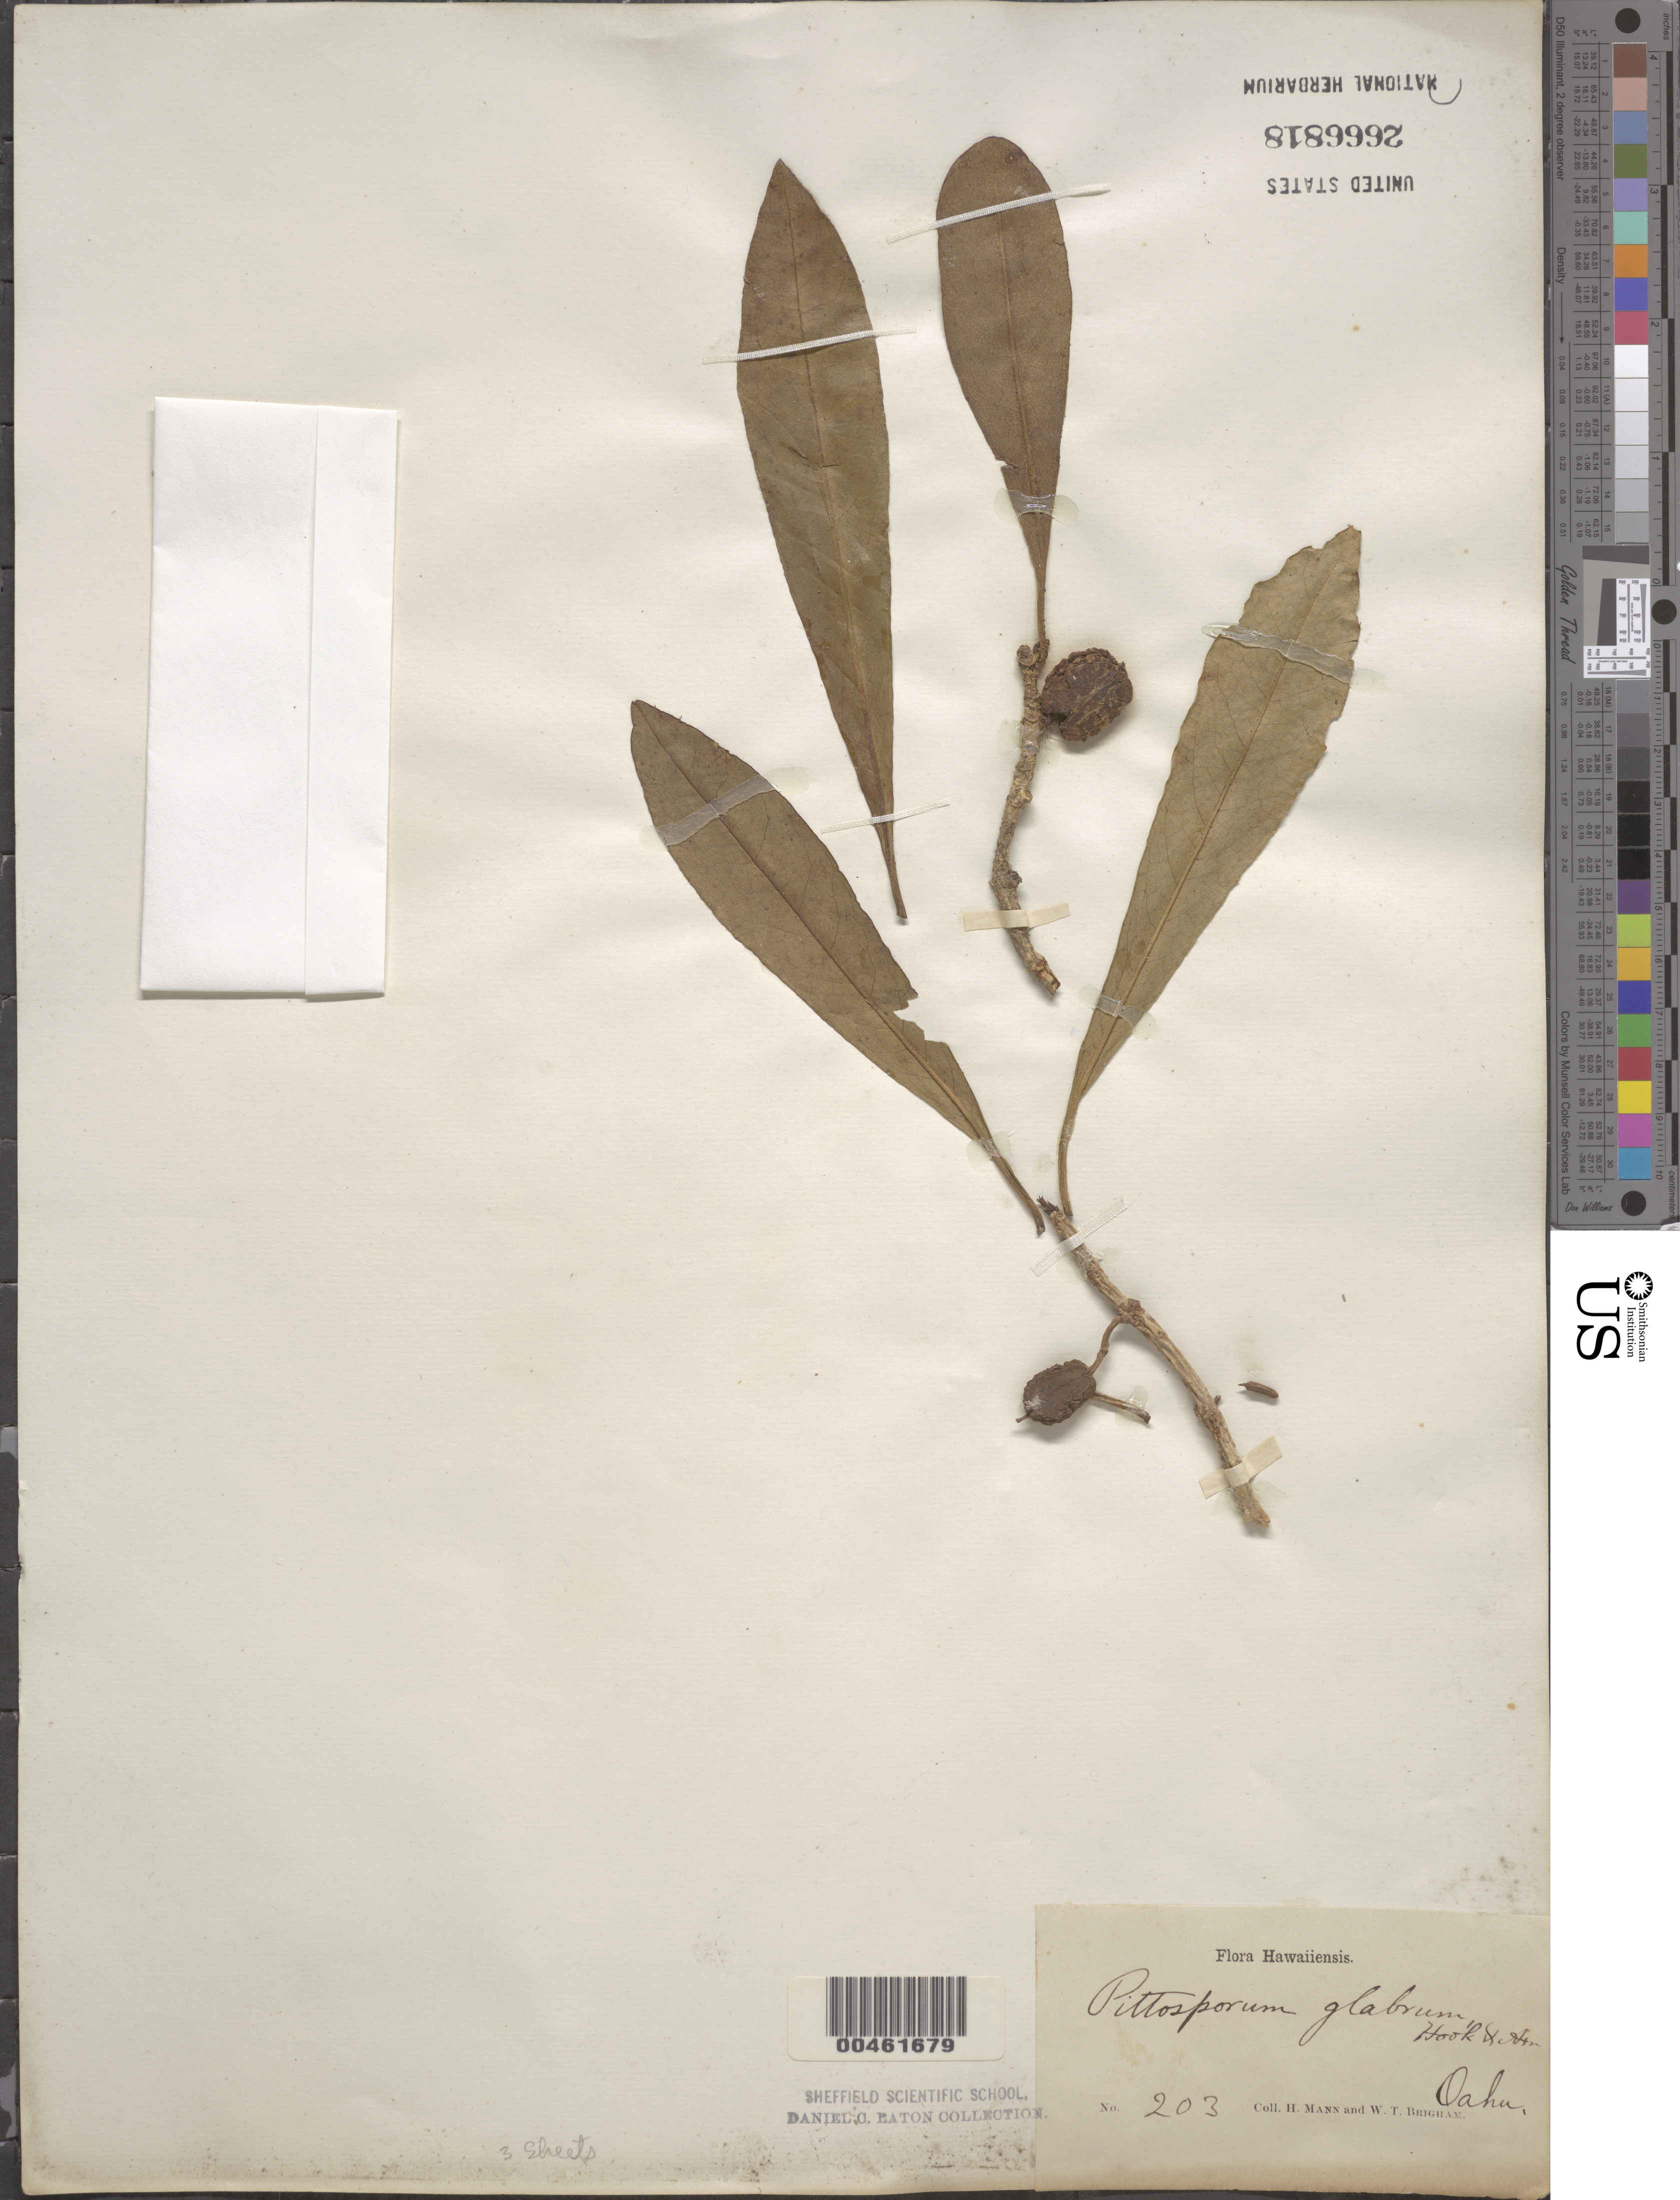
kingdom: Plantae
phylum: Tracheophyta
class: Magnoliopsida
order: Apiales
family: Pittosporaceae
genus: Pittosporum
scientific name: Pittosporum glabrum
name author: Hook. & Arn.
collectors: H. Mann & W. T. Brigham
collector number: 203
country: United States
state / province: Hawaii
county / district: Honolulu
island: Oahu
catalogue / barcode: US 2666818